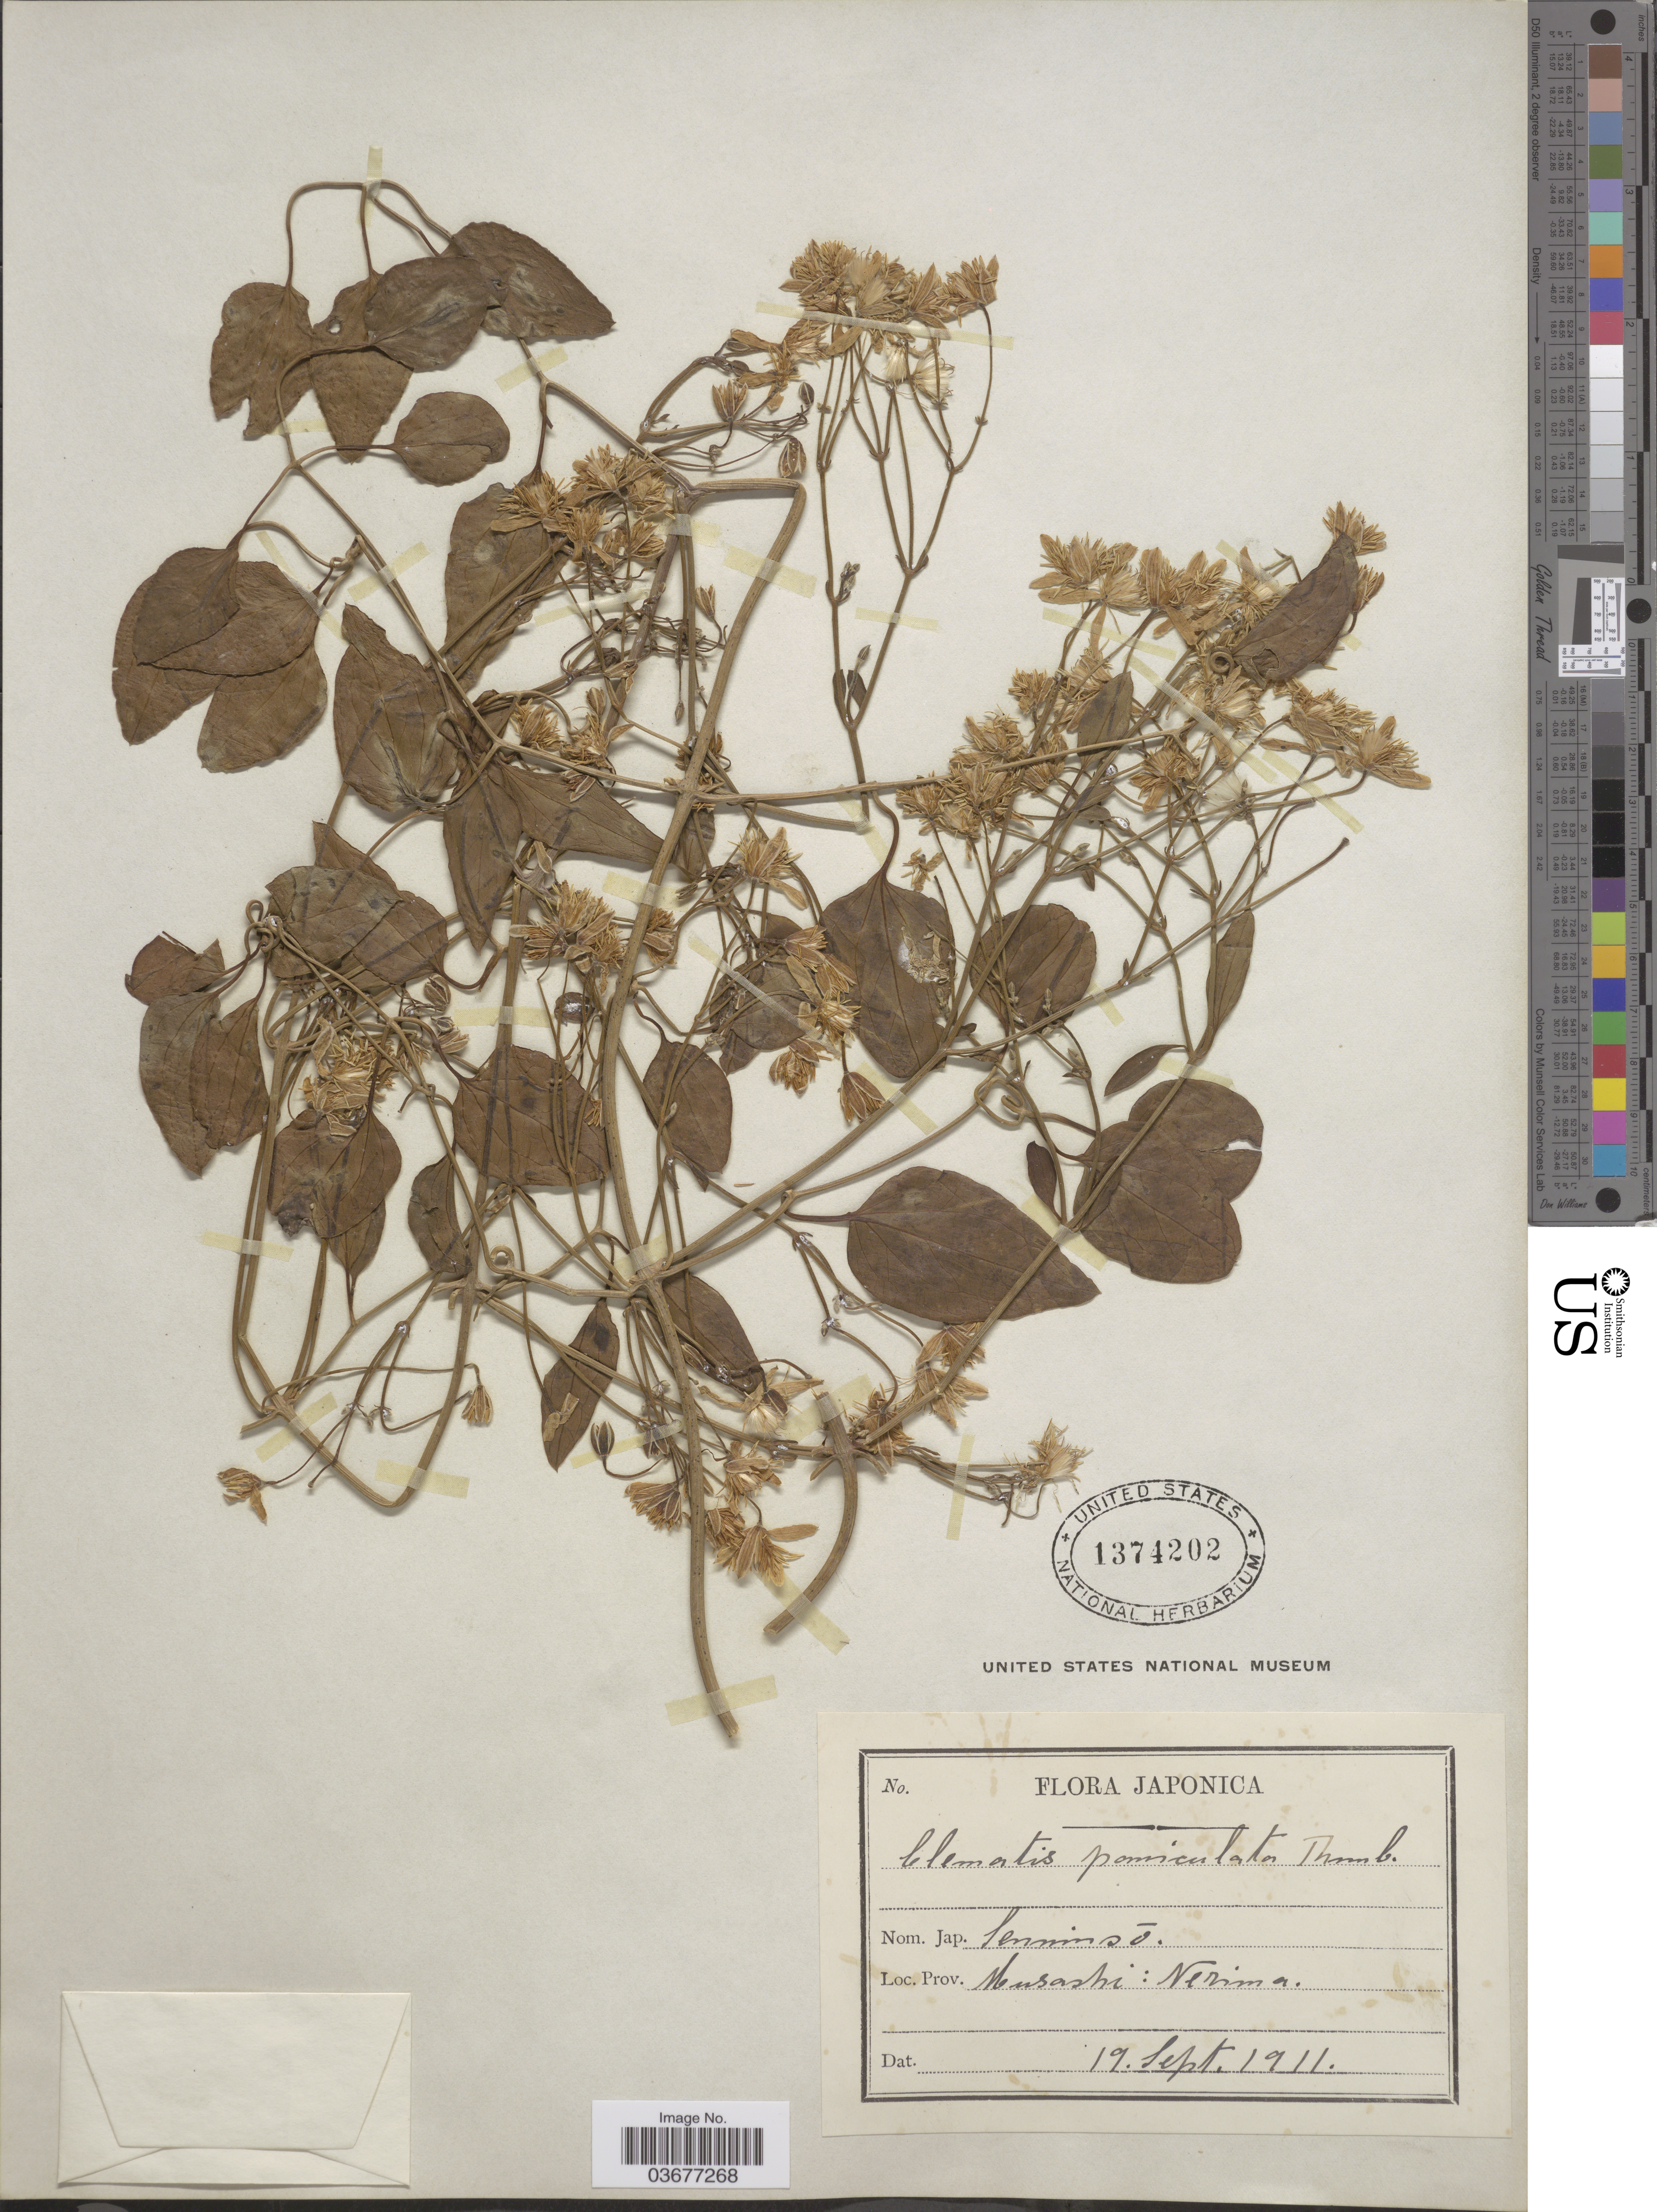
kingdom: Plantae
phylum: Tracheophyta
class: Magnoliopsida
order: Ranunculales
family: Ranunculaceae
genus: Clematis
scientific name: Clematis maximowicziana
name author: Franch. & Sav.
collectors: Musashi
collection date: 1911-09-19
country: Japan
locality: Nerima.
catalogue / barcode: US 1374202